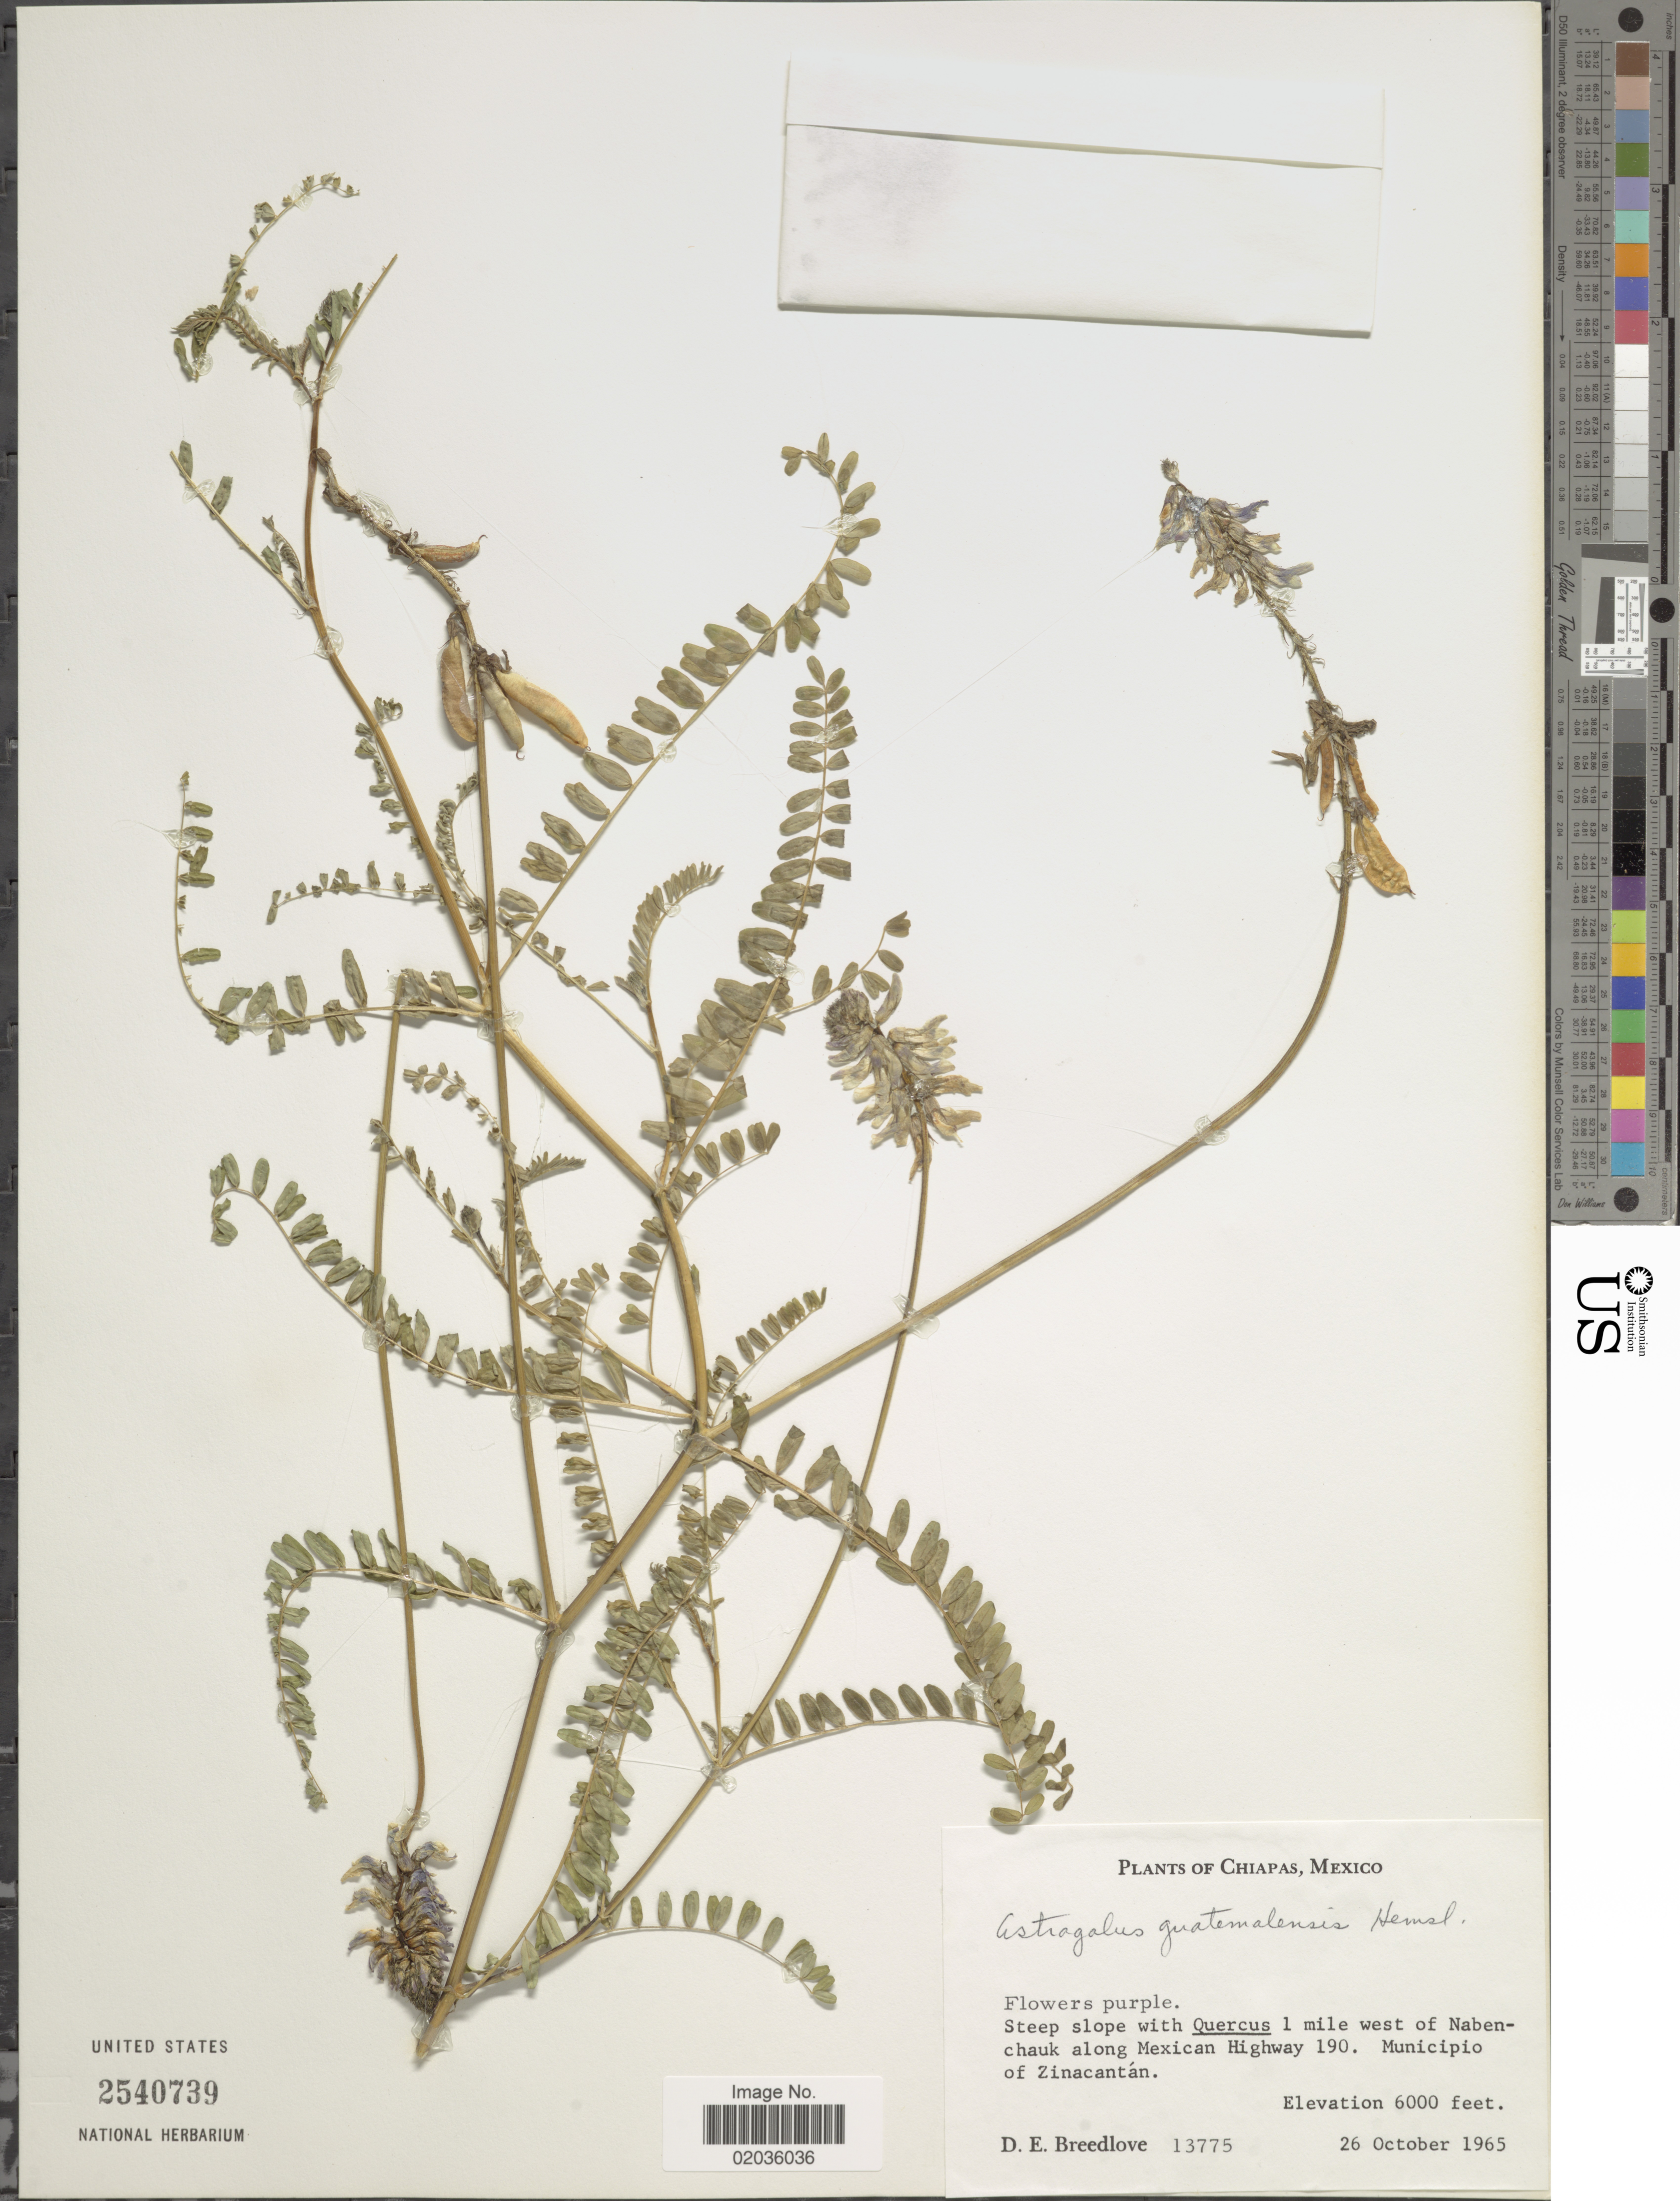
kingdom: Plantae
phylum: Tracheophyta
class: Magnoliopsida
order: Fabales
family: Fabaceae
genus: Astragalus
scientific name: Astragalus guatemalensis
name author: Hemsl.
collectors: D. E. Breedlove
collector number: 13775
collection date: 1965-10-26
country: Mexico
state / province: Chiapas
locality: Chiapas, Mexico, 1 mile west of Nabenchauk along Mexican Highway 190, Municipio of Zinacantan.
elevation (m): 1829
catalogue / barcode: US 2540739